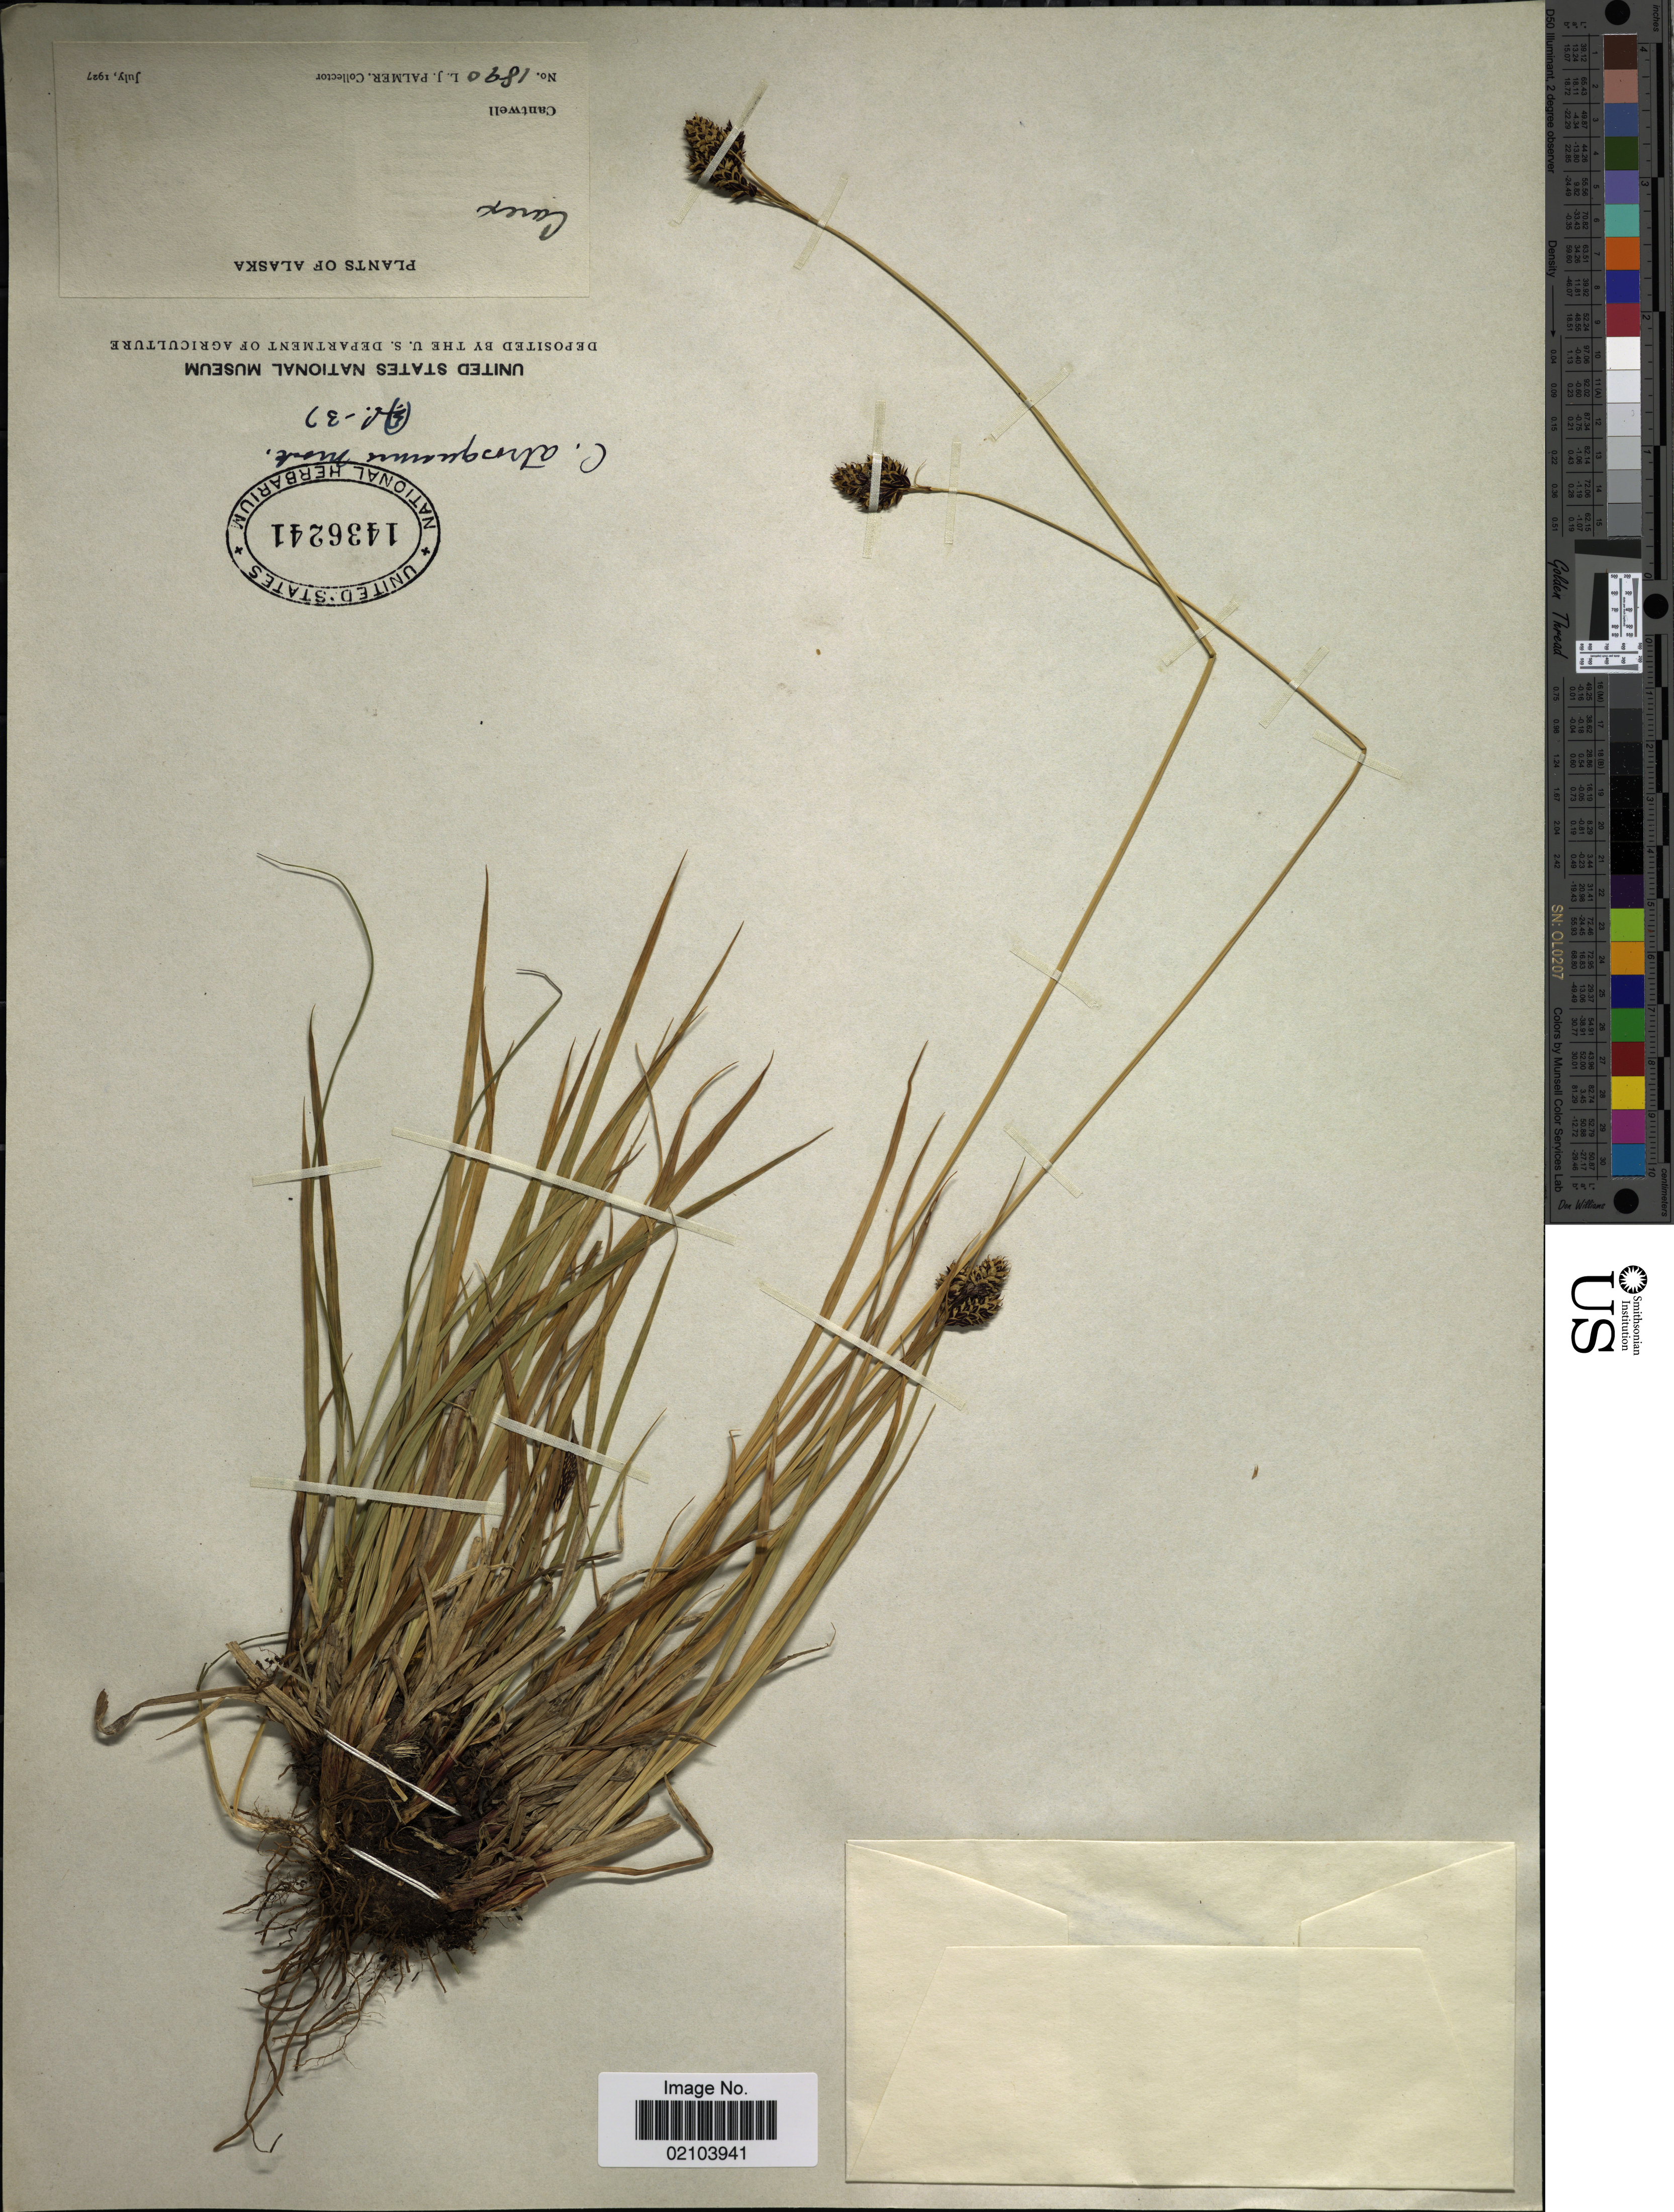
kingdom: Plantae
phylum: Tracheophyta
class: Liliopsida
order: Poales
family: Cyperaceae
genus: Carex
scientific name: Carex atrosquama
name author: Mack.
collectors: L. J. Palmer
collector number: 1890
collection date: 1927-07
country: United States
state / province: Alaska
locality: Cantwell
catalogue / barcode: US 1436241